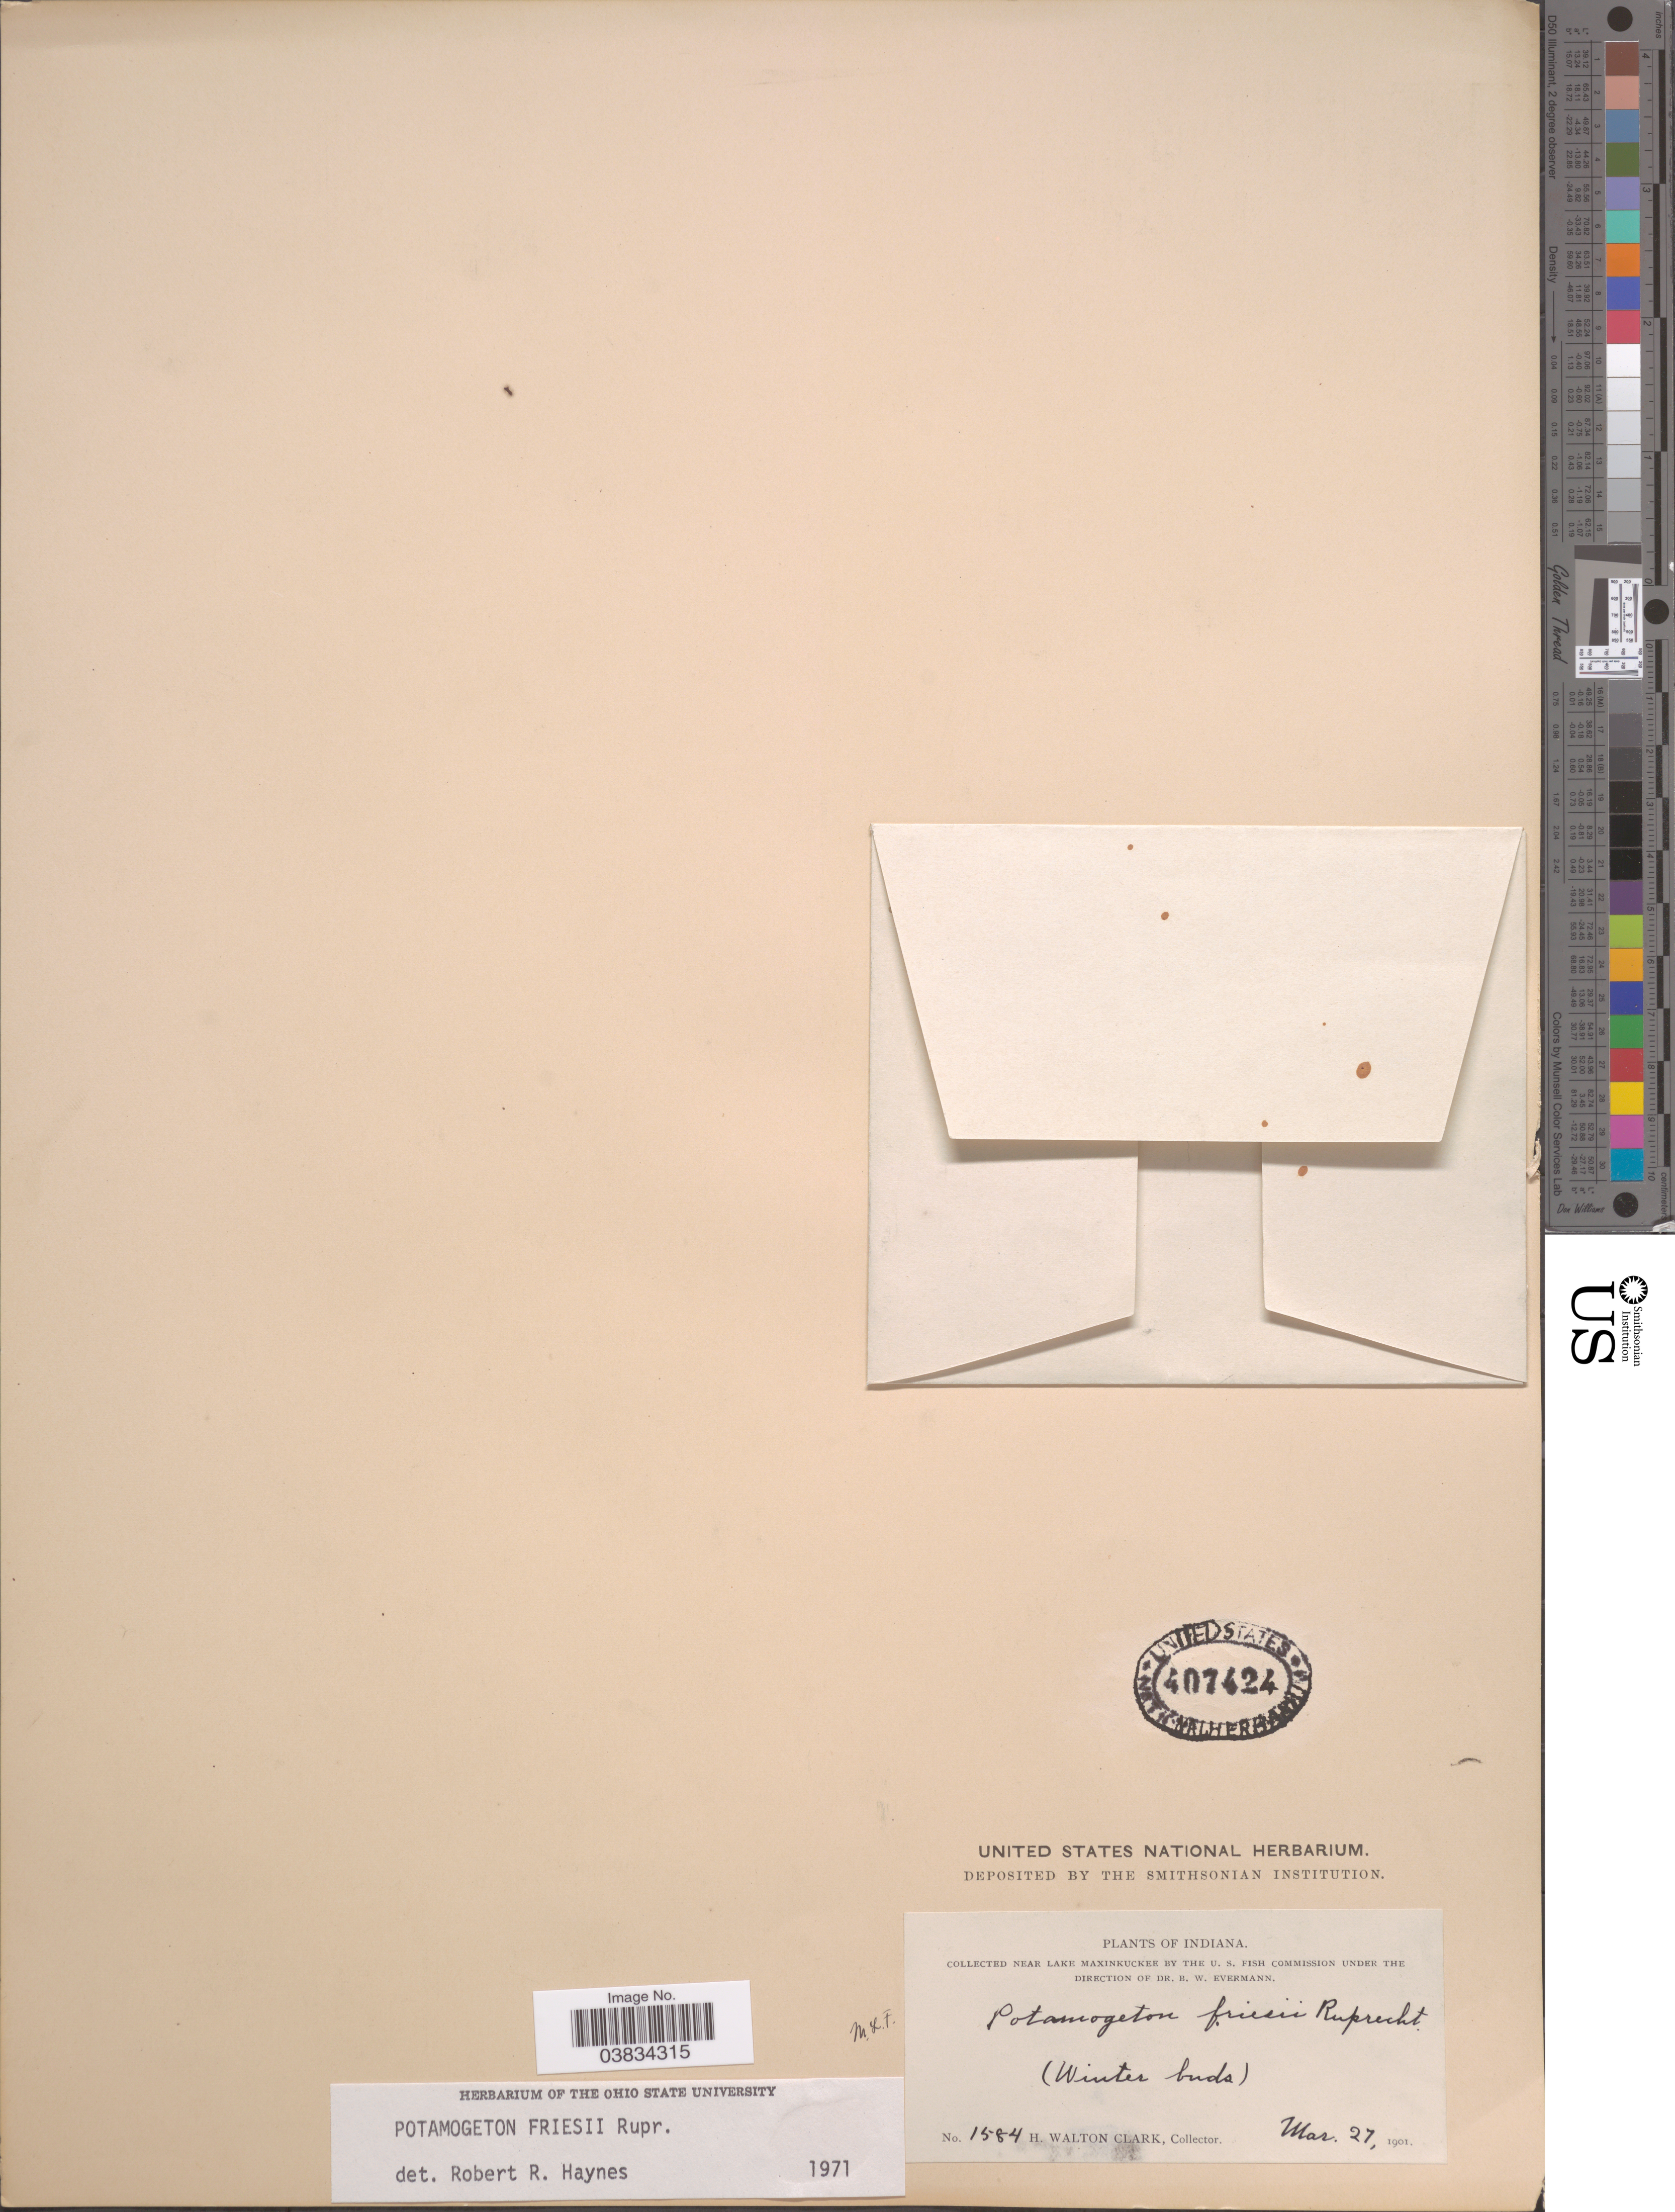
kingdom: Plantae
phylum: Tracheophyta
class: Liliopsida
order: Alismatales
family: Potamogetonaceae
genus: Potamogeton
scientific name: Potamogeton friesii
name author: Rupr.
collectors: H. W. Clark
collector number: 1584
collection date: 1901-03-27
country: United States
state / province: Indiana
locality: Near Lake Maxinkuckee. (Winter buds).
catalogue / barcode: US 407424